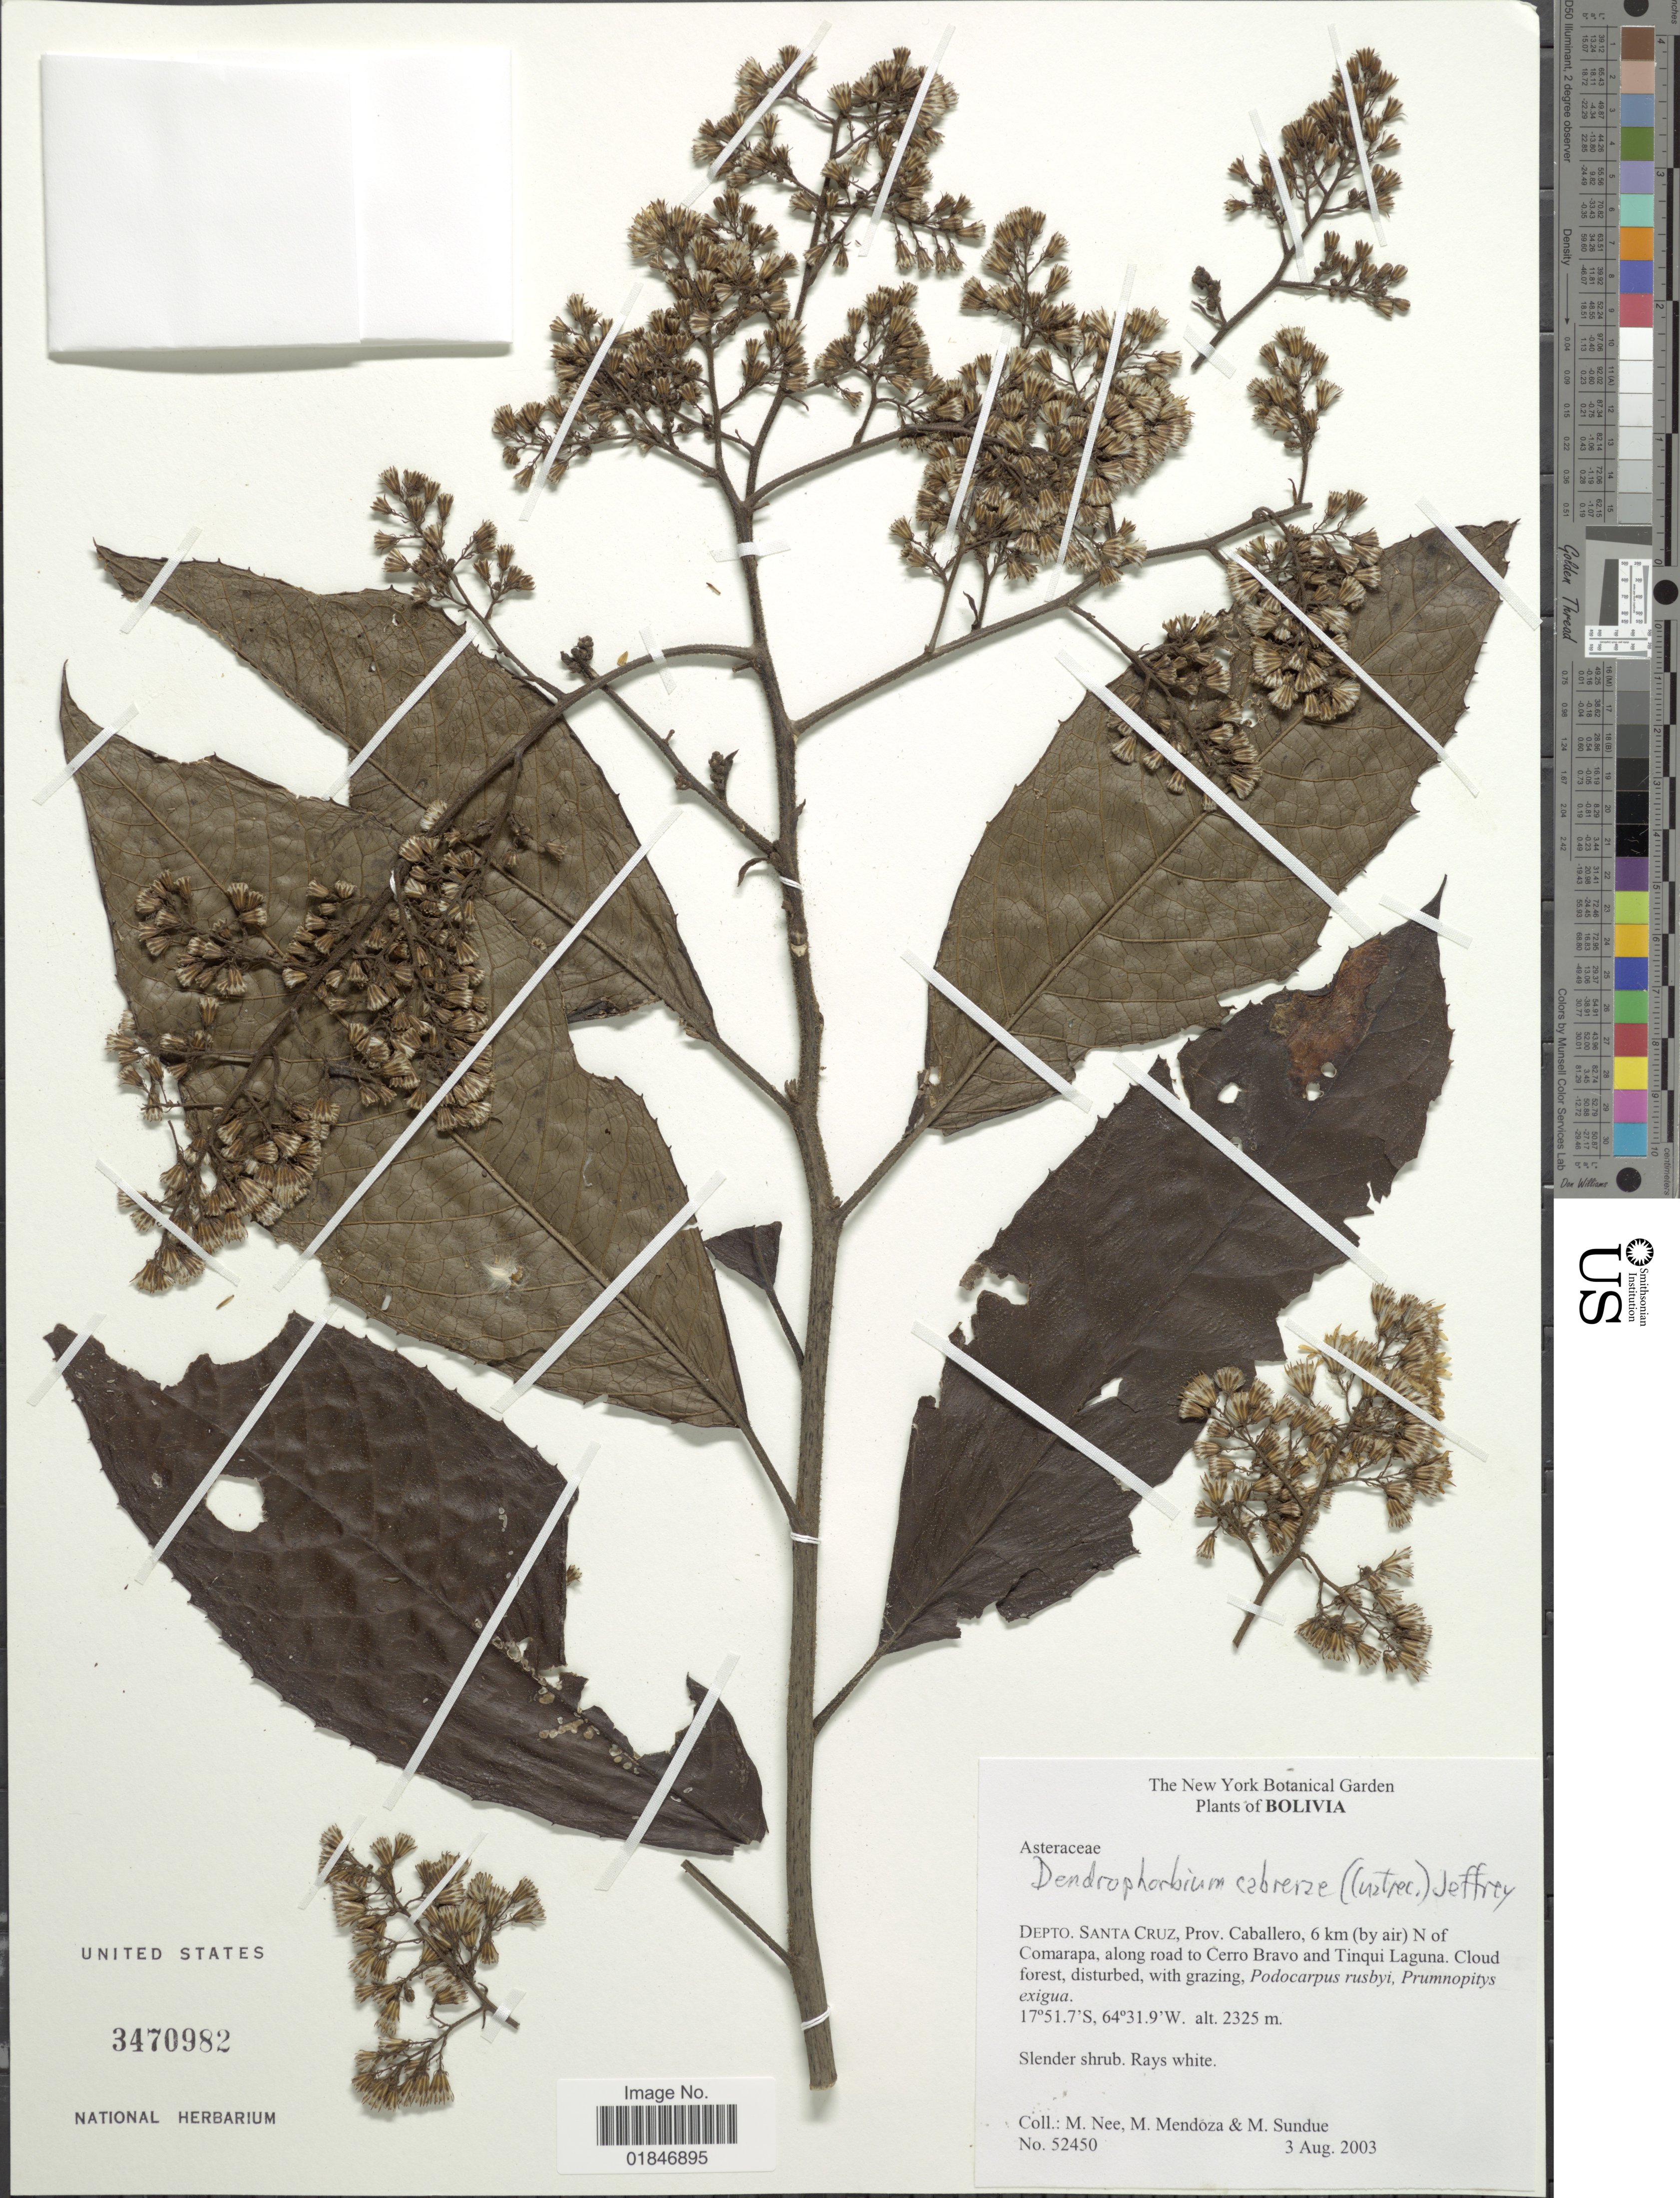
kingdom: Plantae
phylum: Tracheophyta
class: Magnoliopsida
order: Asterales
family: Asteraceae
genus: Dendrophorbium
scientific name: Dendrophorbium cabrerae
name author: (Cuatrec.) C. Jeffrey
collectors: M. Nee, M. Mendoza & M. Sundue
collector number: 52450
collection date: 2003-08-03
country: Bolivia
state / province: Santa Cruz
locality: Prov. Caballero, 6 km (by air) N of Comarapa, along road to Cerro Bravo and Tinqui Laguna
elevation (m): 2325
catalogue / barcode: US 3470982